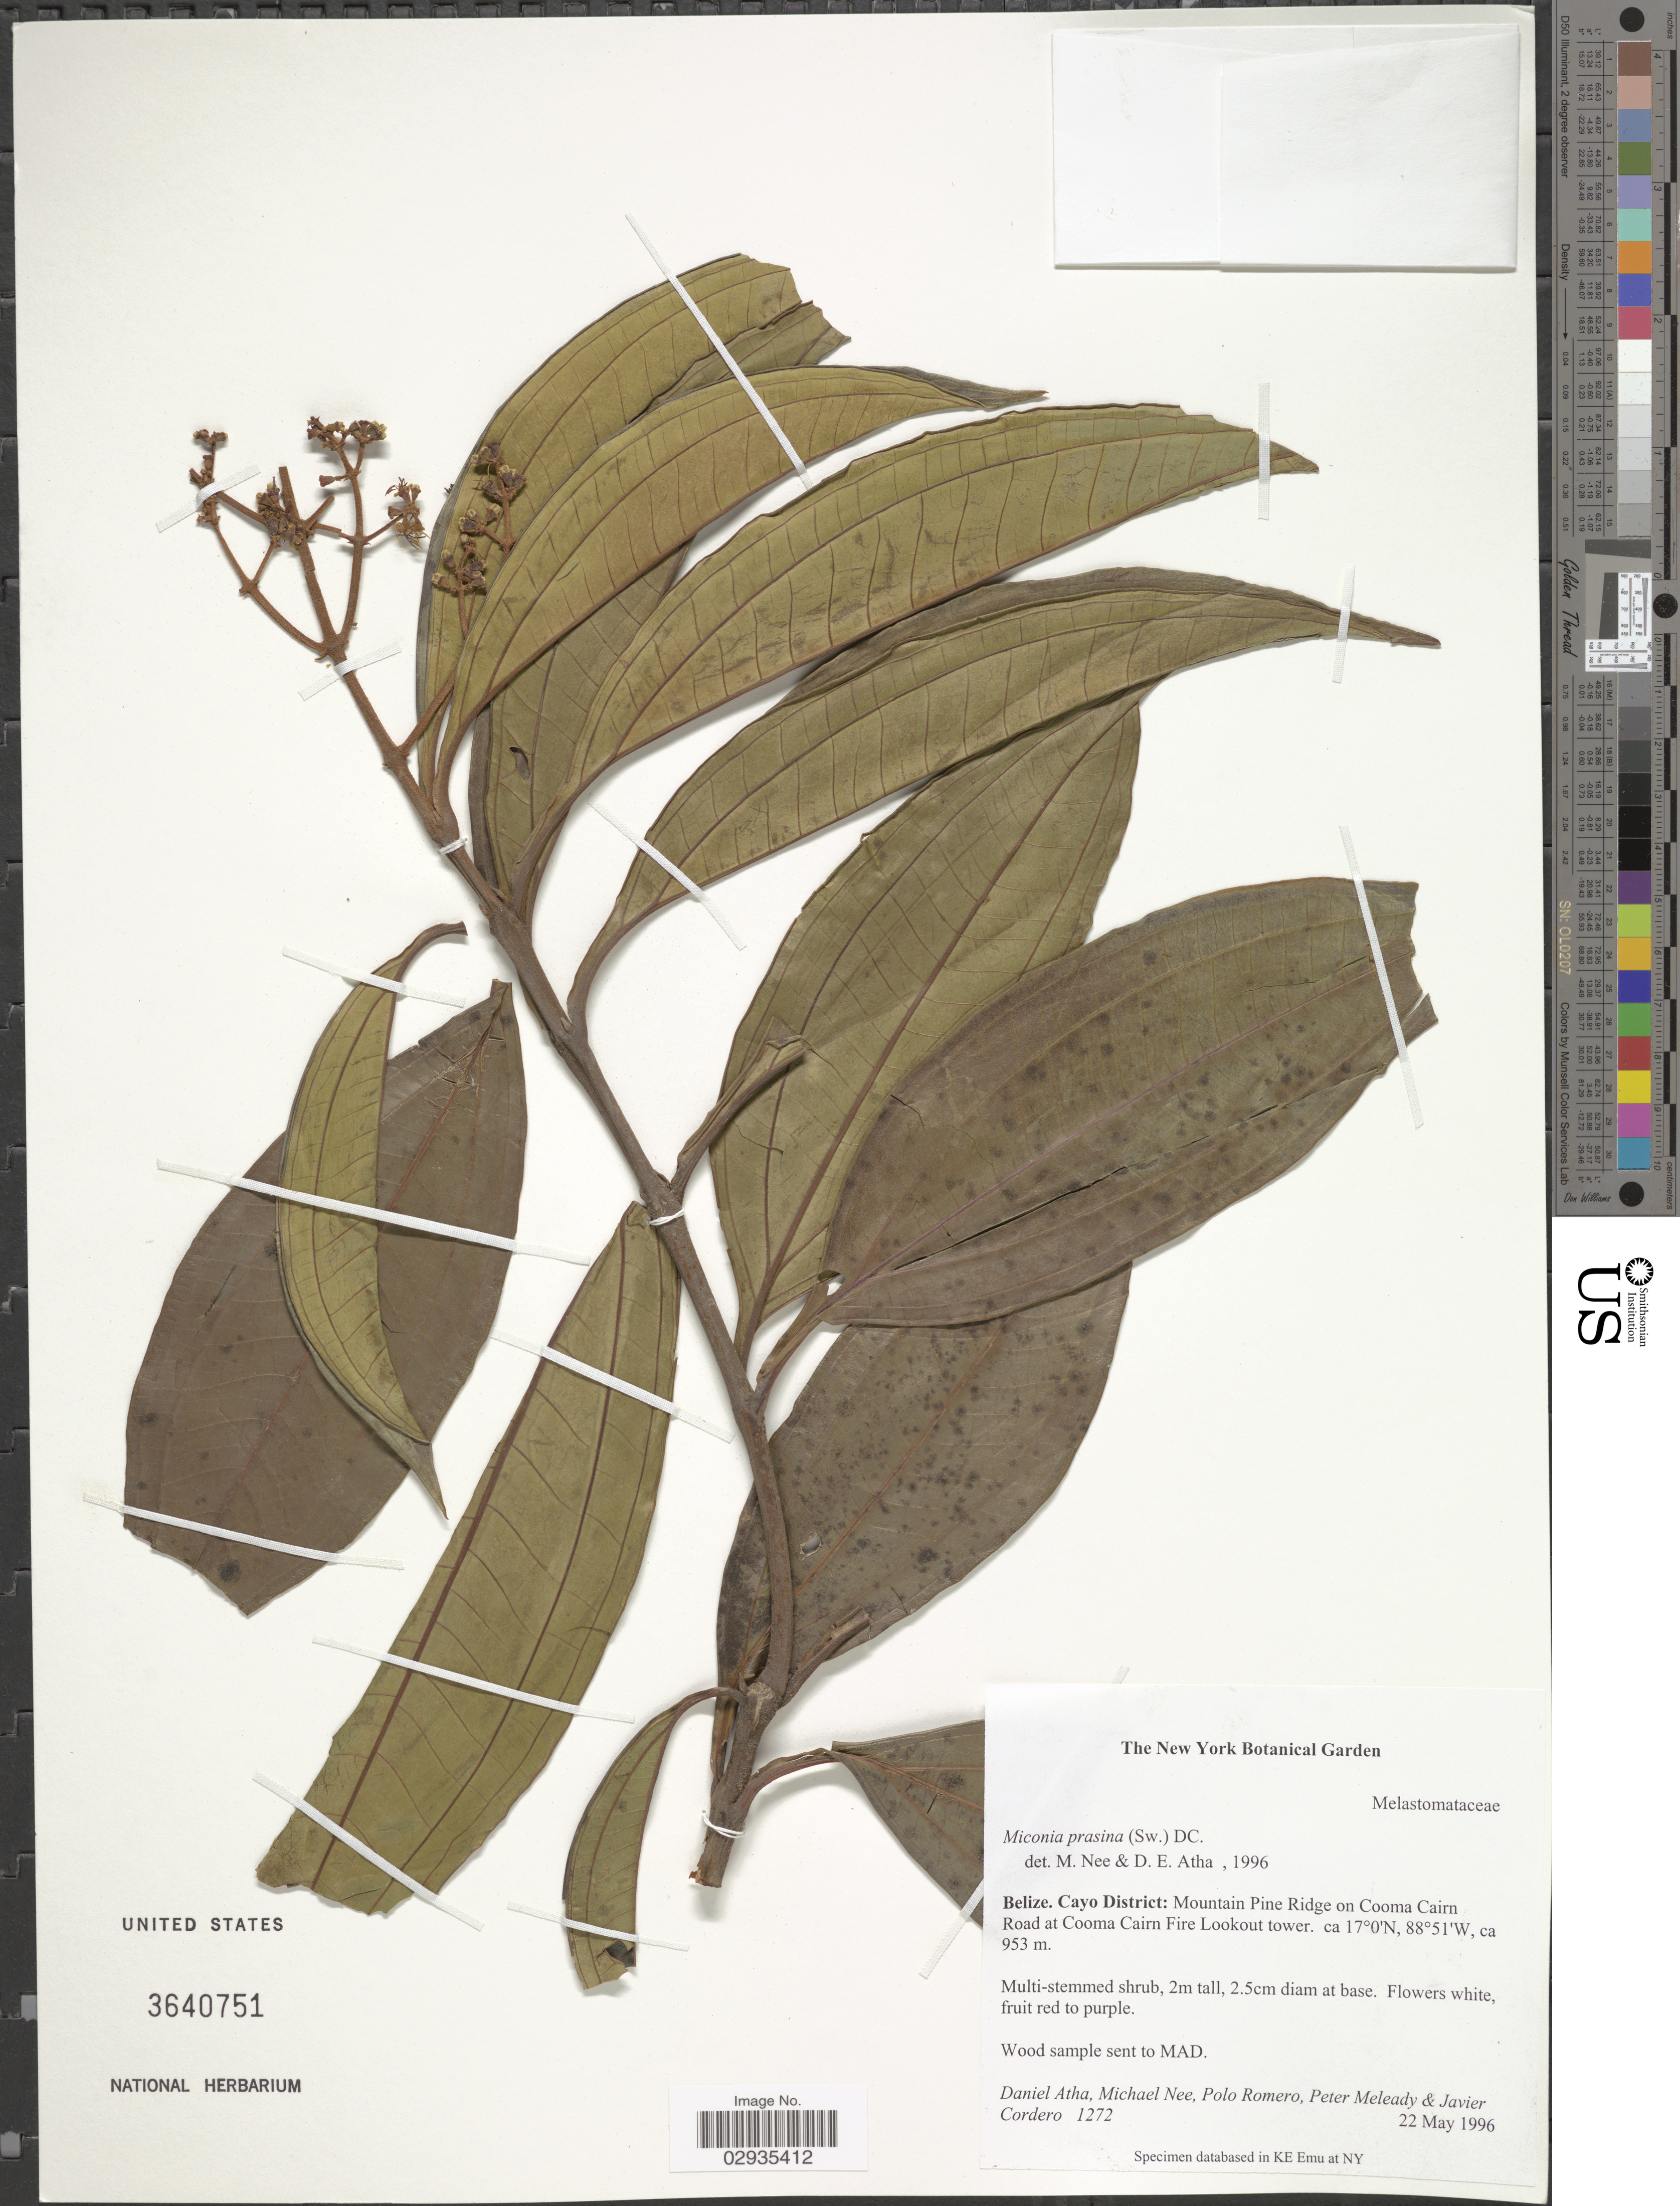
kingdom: Plantae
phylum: Tracheophyta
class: Magnoliopsida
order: Myrtales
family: Melastomataceae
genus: Miconia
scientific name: Miconia prasina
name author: (Sw.) DC.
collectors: D. Atha, M. Nee, P. Romero, P. Meleady & J. Cordero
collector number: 1272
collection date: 1996-05-22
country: Belize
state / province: Cayo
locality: Cayo District, Mountain Pine Ridge on Cooma Cairn Road at Cooma Cairn Fire Lookout tower.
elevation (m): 953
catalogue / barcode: US 3640751